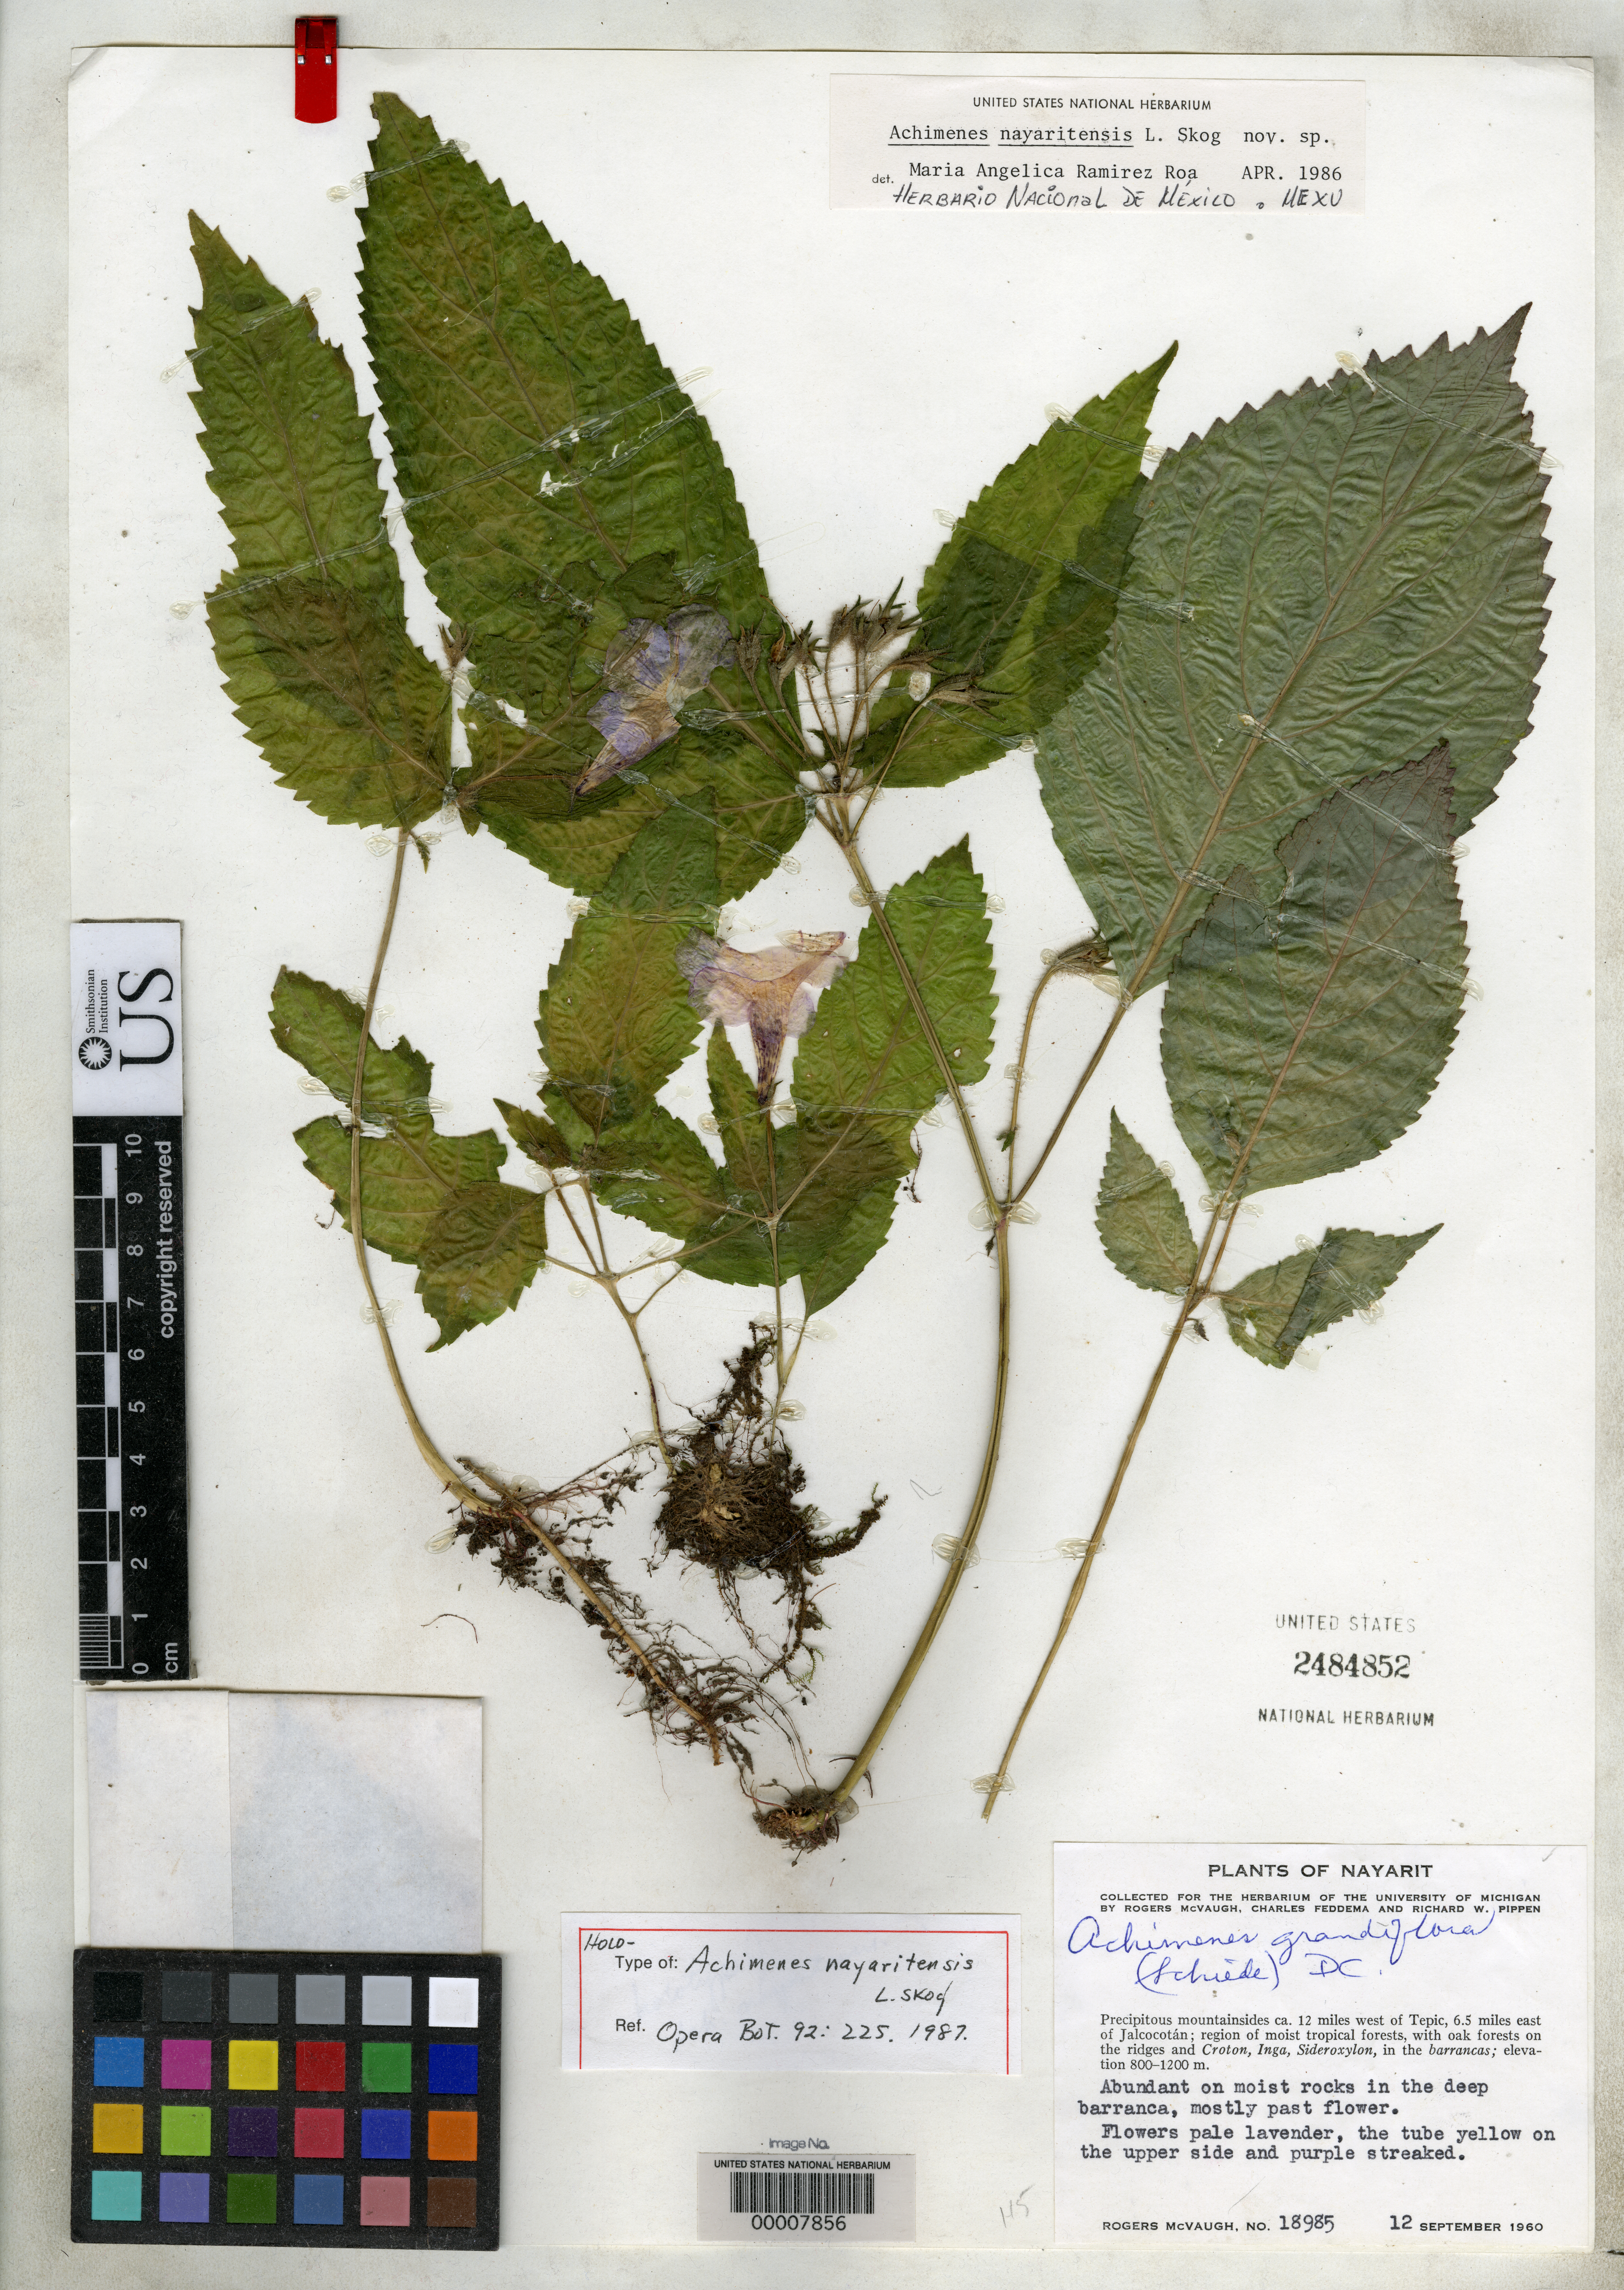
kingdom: Plantae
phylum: Tracheophyta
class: Magnoliopsida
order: Lamiales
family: Gesneriaceae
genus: Achimenes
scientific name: Achimenes nayaritensis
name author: L.E. Skog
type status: Holotype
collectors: R. McVaugh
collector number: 18985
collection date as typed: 12 Sep 1960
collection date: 1960-09-12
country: Mexico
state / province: Nayarit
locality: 12 mi W of Tepic, 6.5 mi E of Jalcocotan.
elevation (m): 800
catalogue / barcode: US 2484852